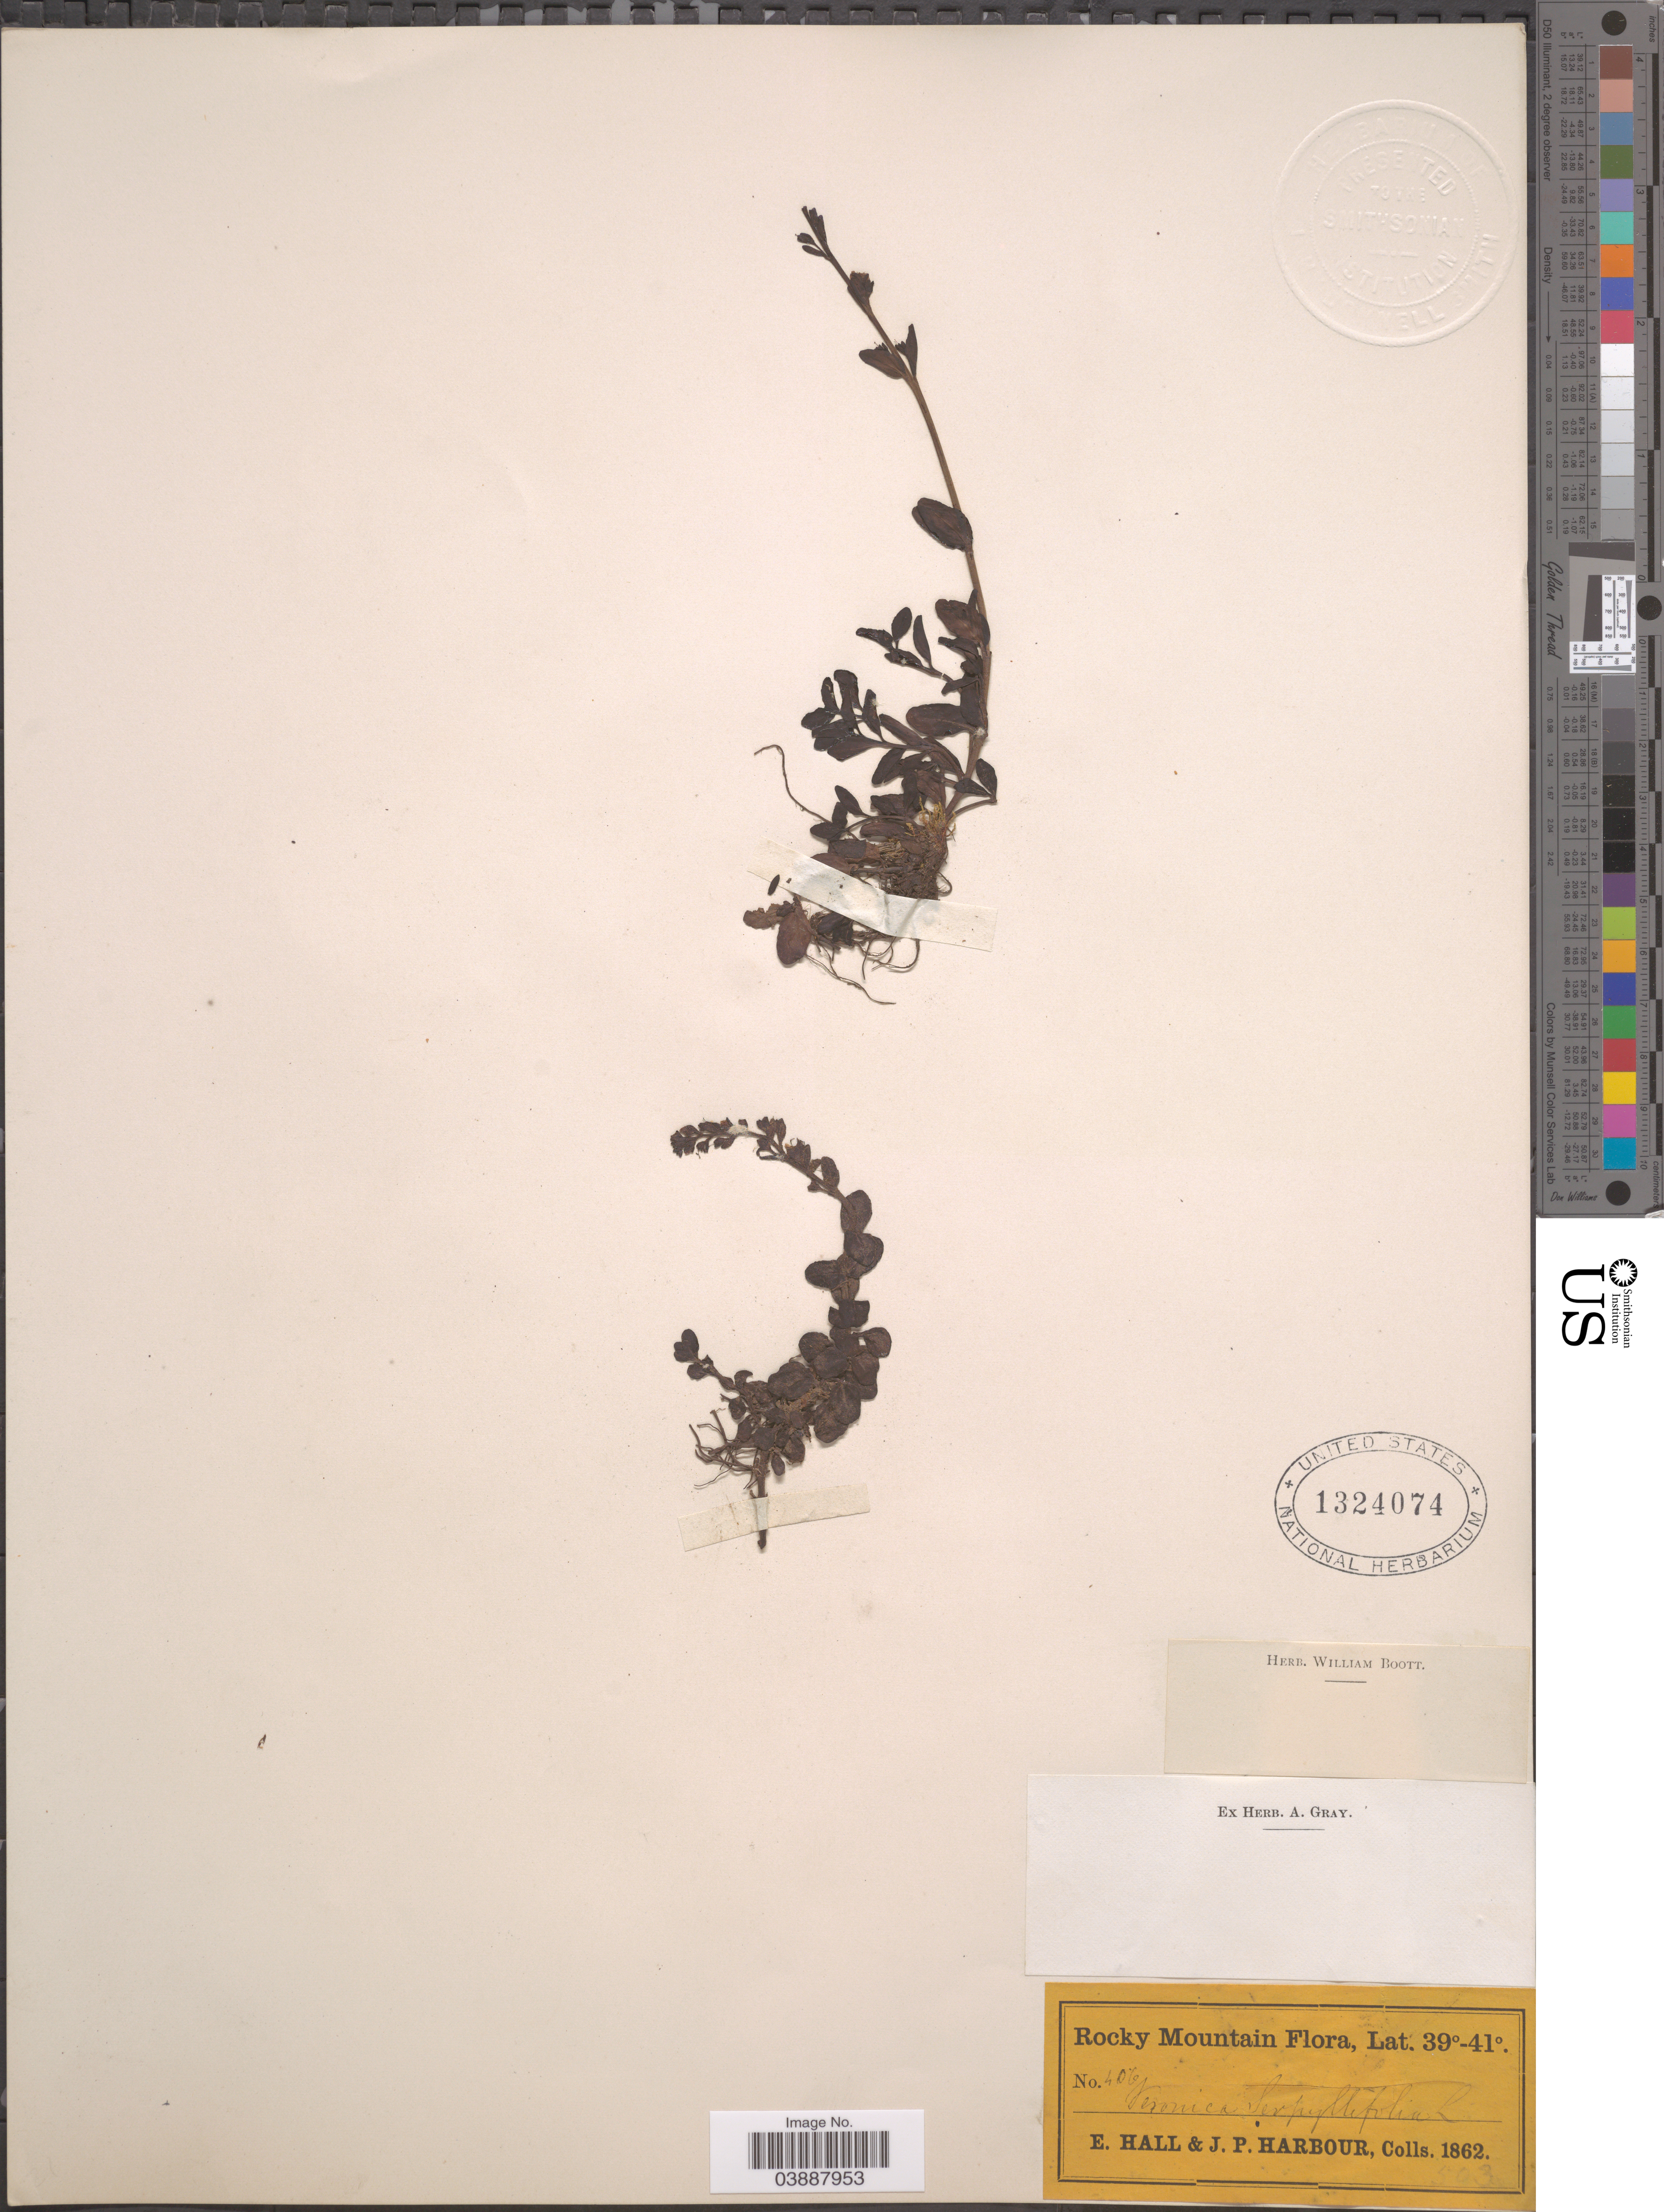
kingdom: Plantae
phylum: Tracheophyta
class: Magnoliopsida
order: Lamiales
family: Plantaginaceae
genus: Veronica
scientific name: Veronica serpyllifolia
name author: L.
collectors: E. Hall & J. Harbour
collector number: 406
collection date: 1862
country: United States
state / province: Colorado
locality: Rocky Mountain.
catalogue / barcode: US 1324074